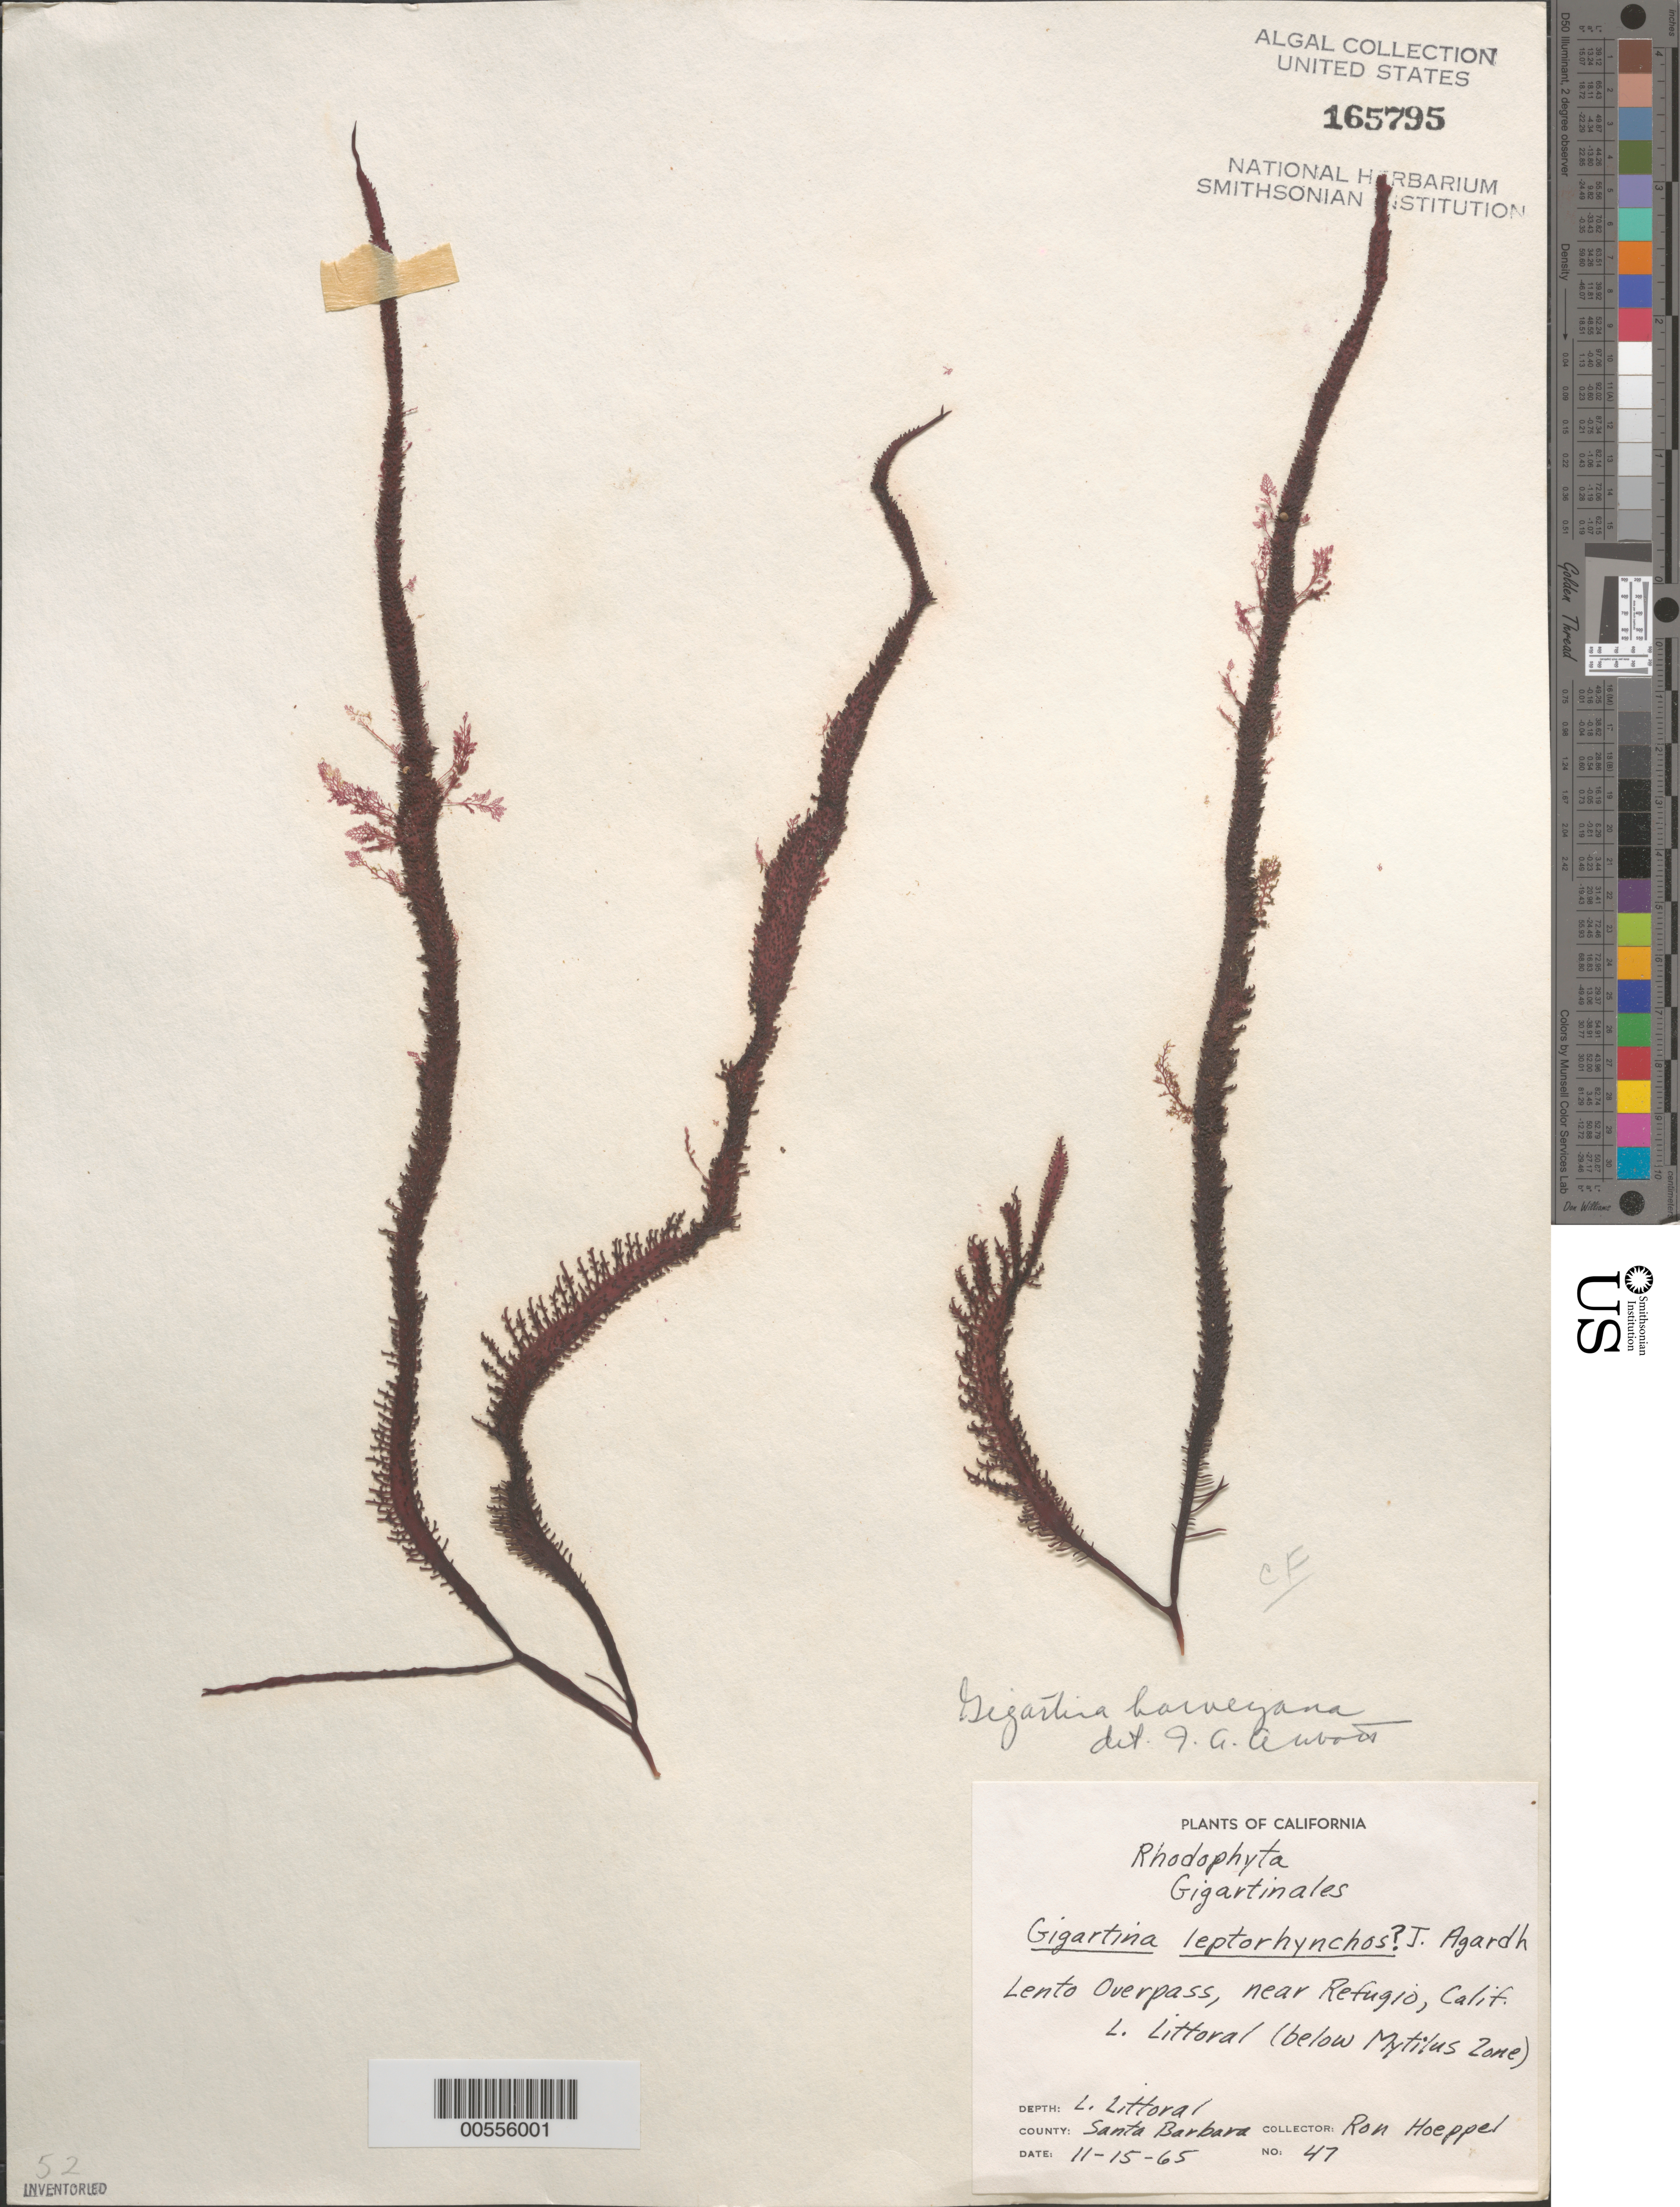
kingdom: Plantae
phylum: Rhodophyta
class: Florideophyceae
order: Gigartinales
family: Gigartinaceae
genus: Chondracanthus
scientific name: Chondracanthus harveyanus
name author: (Kütz.) Guiry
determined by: Algae name updating Project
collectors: R. Hoeppel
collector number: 47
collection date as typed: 15 Nov 1965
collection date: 1965-11-15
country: United States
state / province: California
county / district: Santa Barbara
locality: Lento Overpass, near Refugio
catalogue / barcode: US 165795